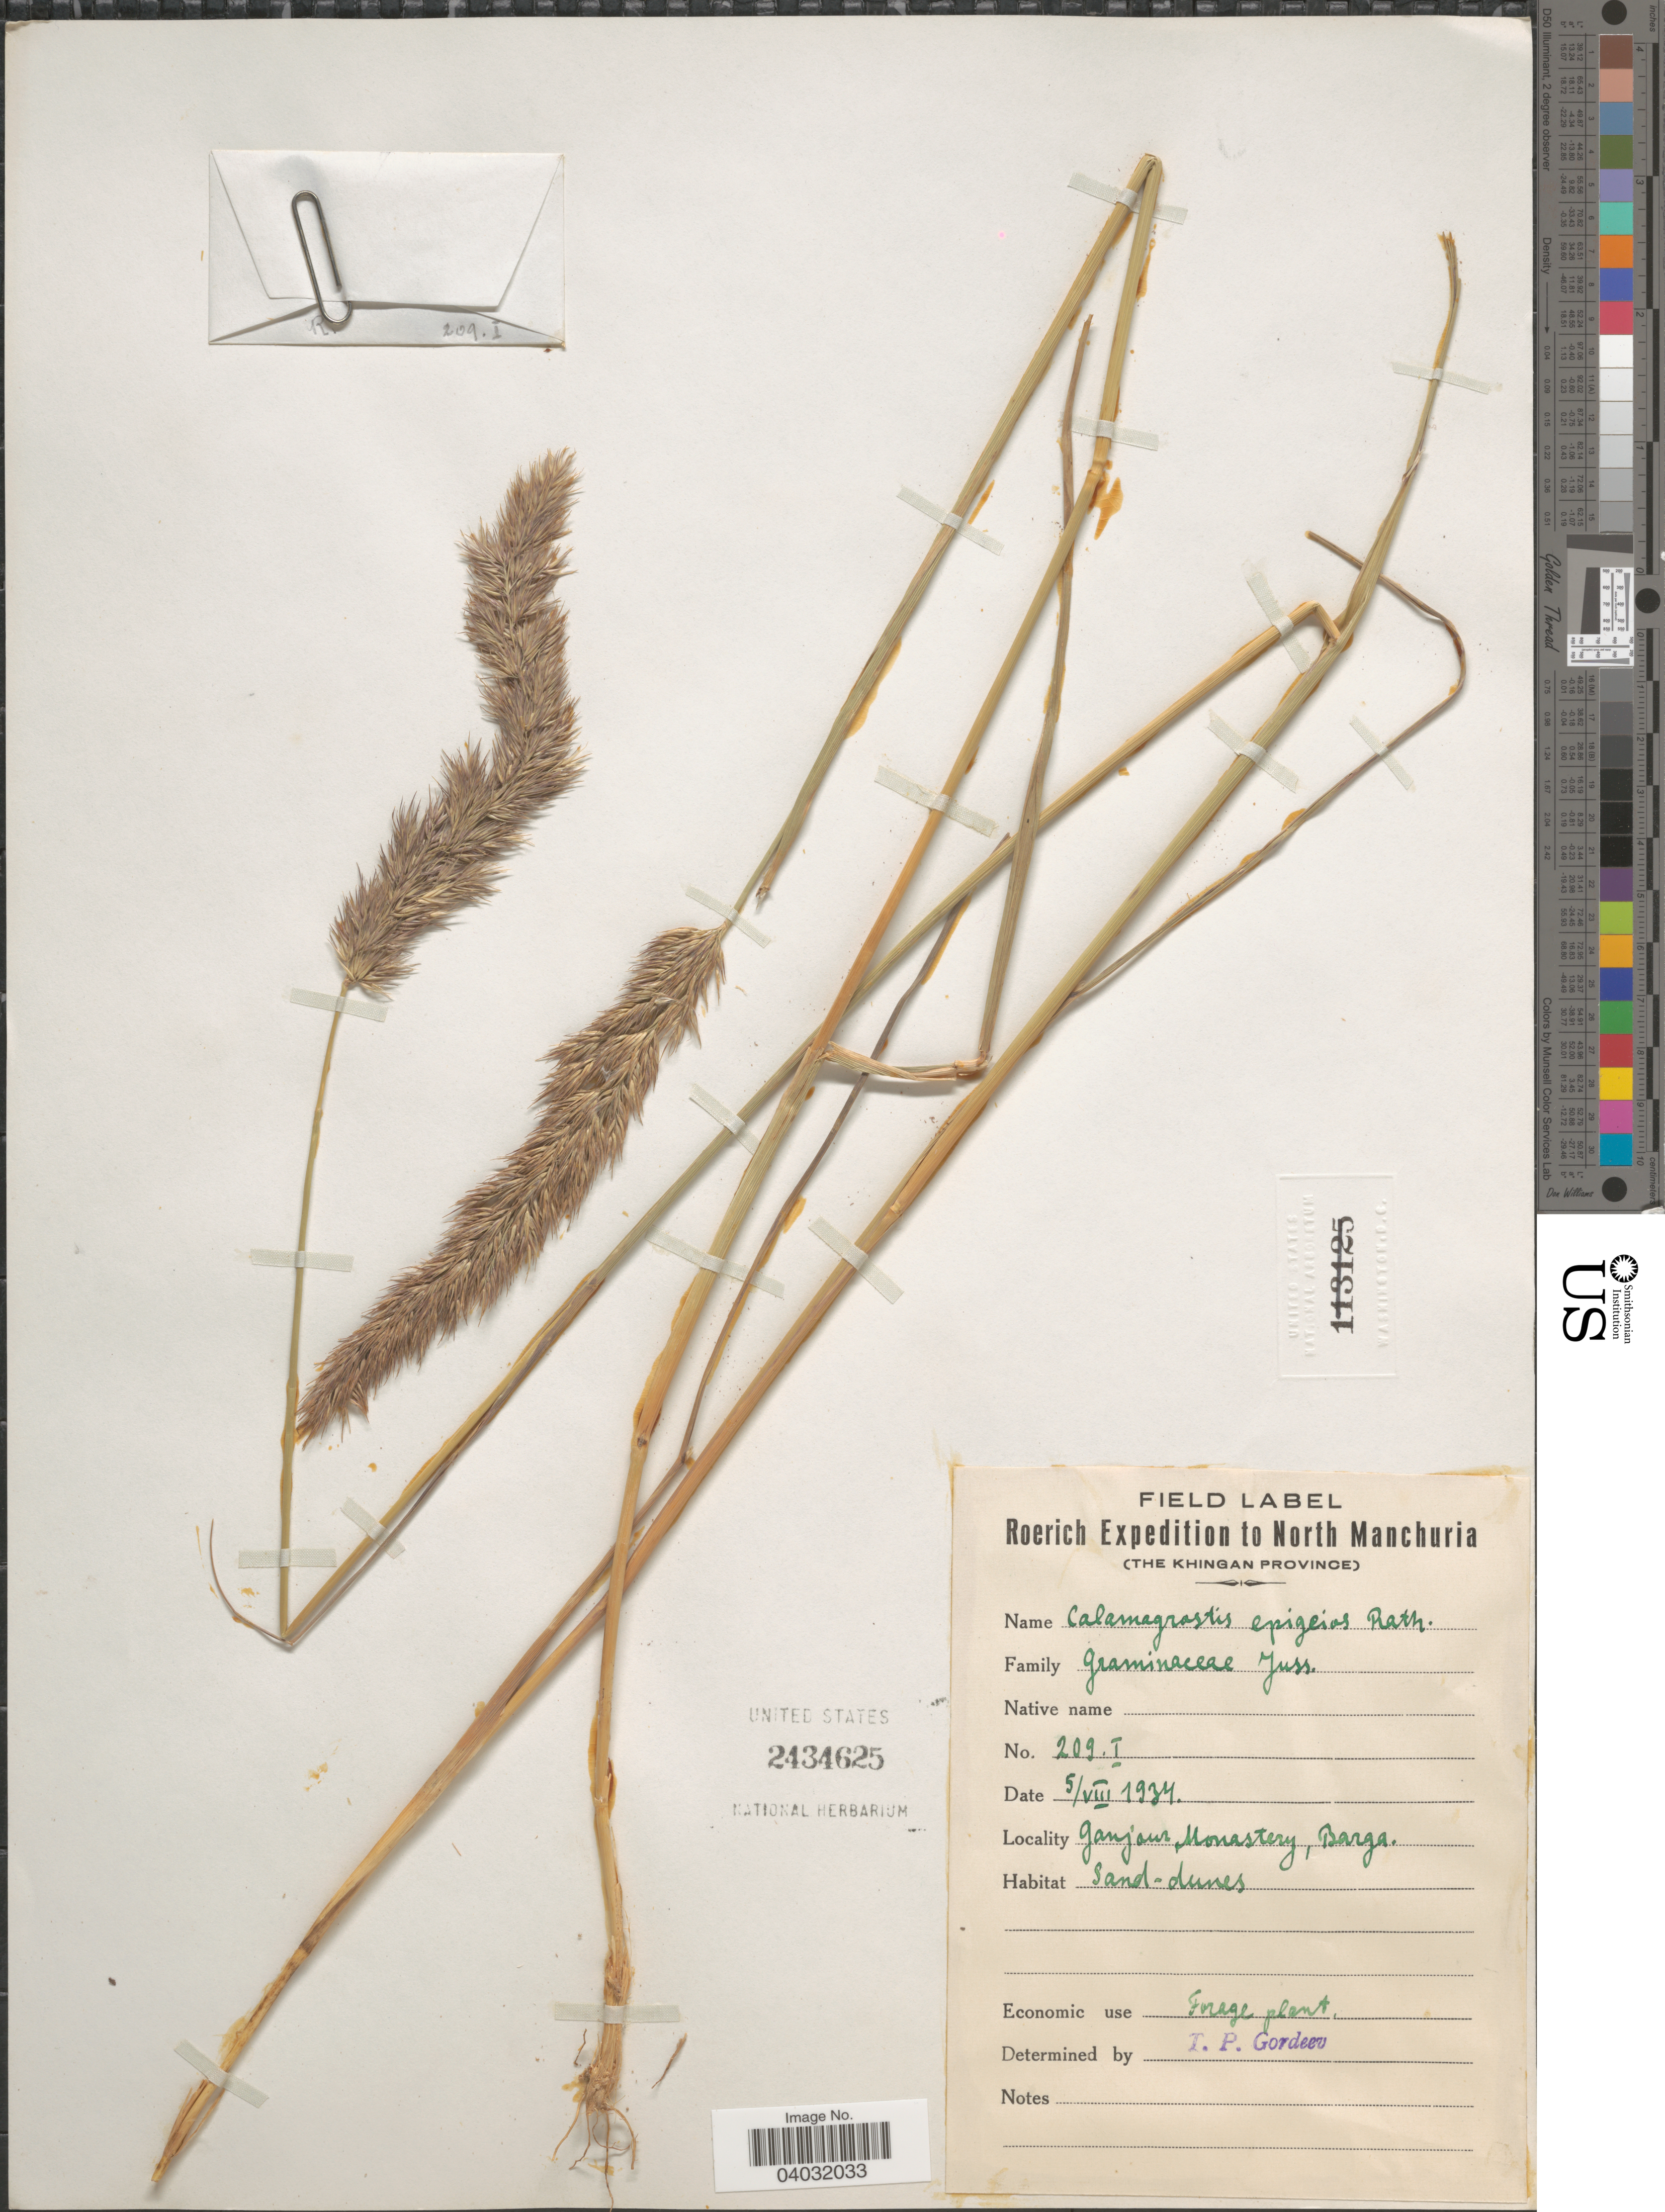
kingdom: Plantae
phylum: Tracheophyta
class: Liliopsida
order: Poales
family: Poaceae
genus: Calamagrostis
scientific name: Calamagrostis epigeios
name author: (L.) Roth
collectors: Roerich Expedition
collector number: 209I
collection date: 1934-08-05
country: China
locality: North Manchuria. Khingan Province. Ganjaur Monastery, Barga.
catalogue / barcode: US 2434625